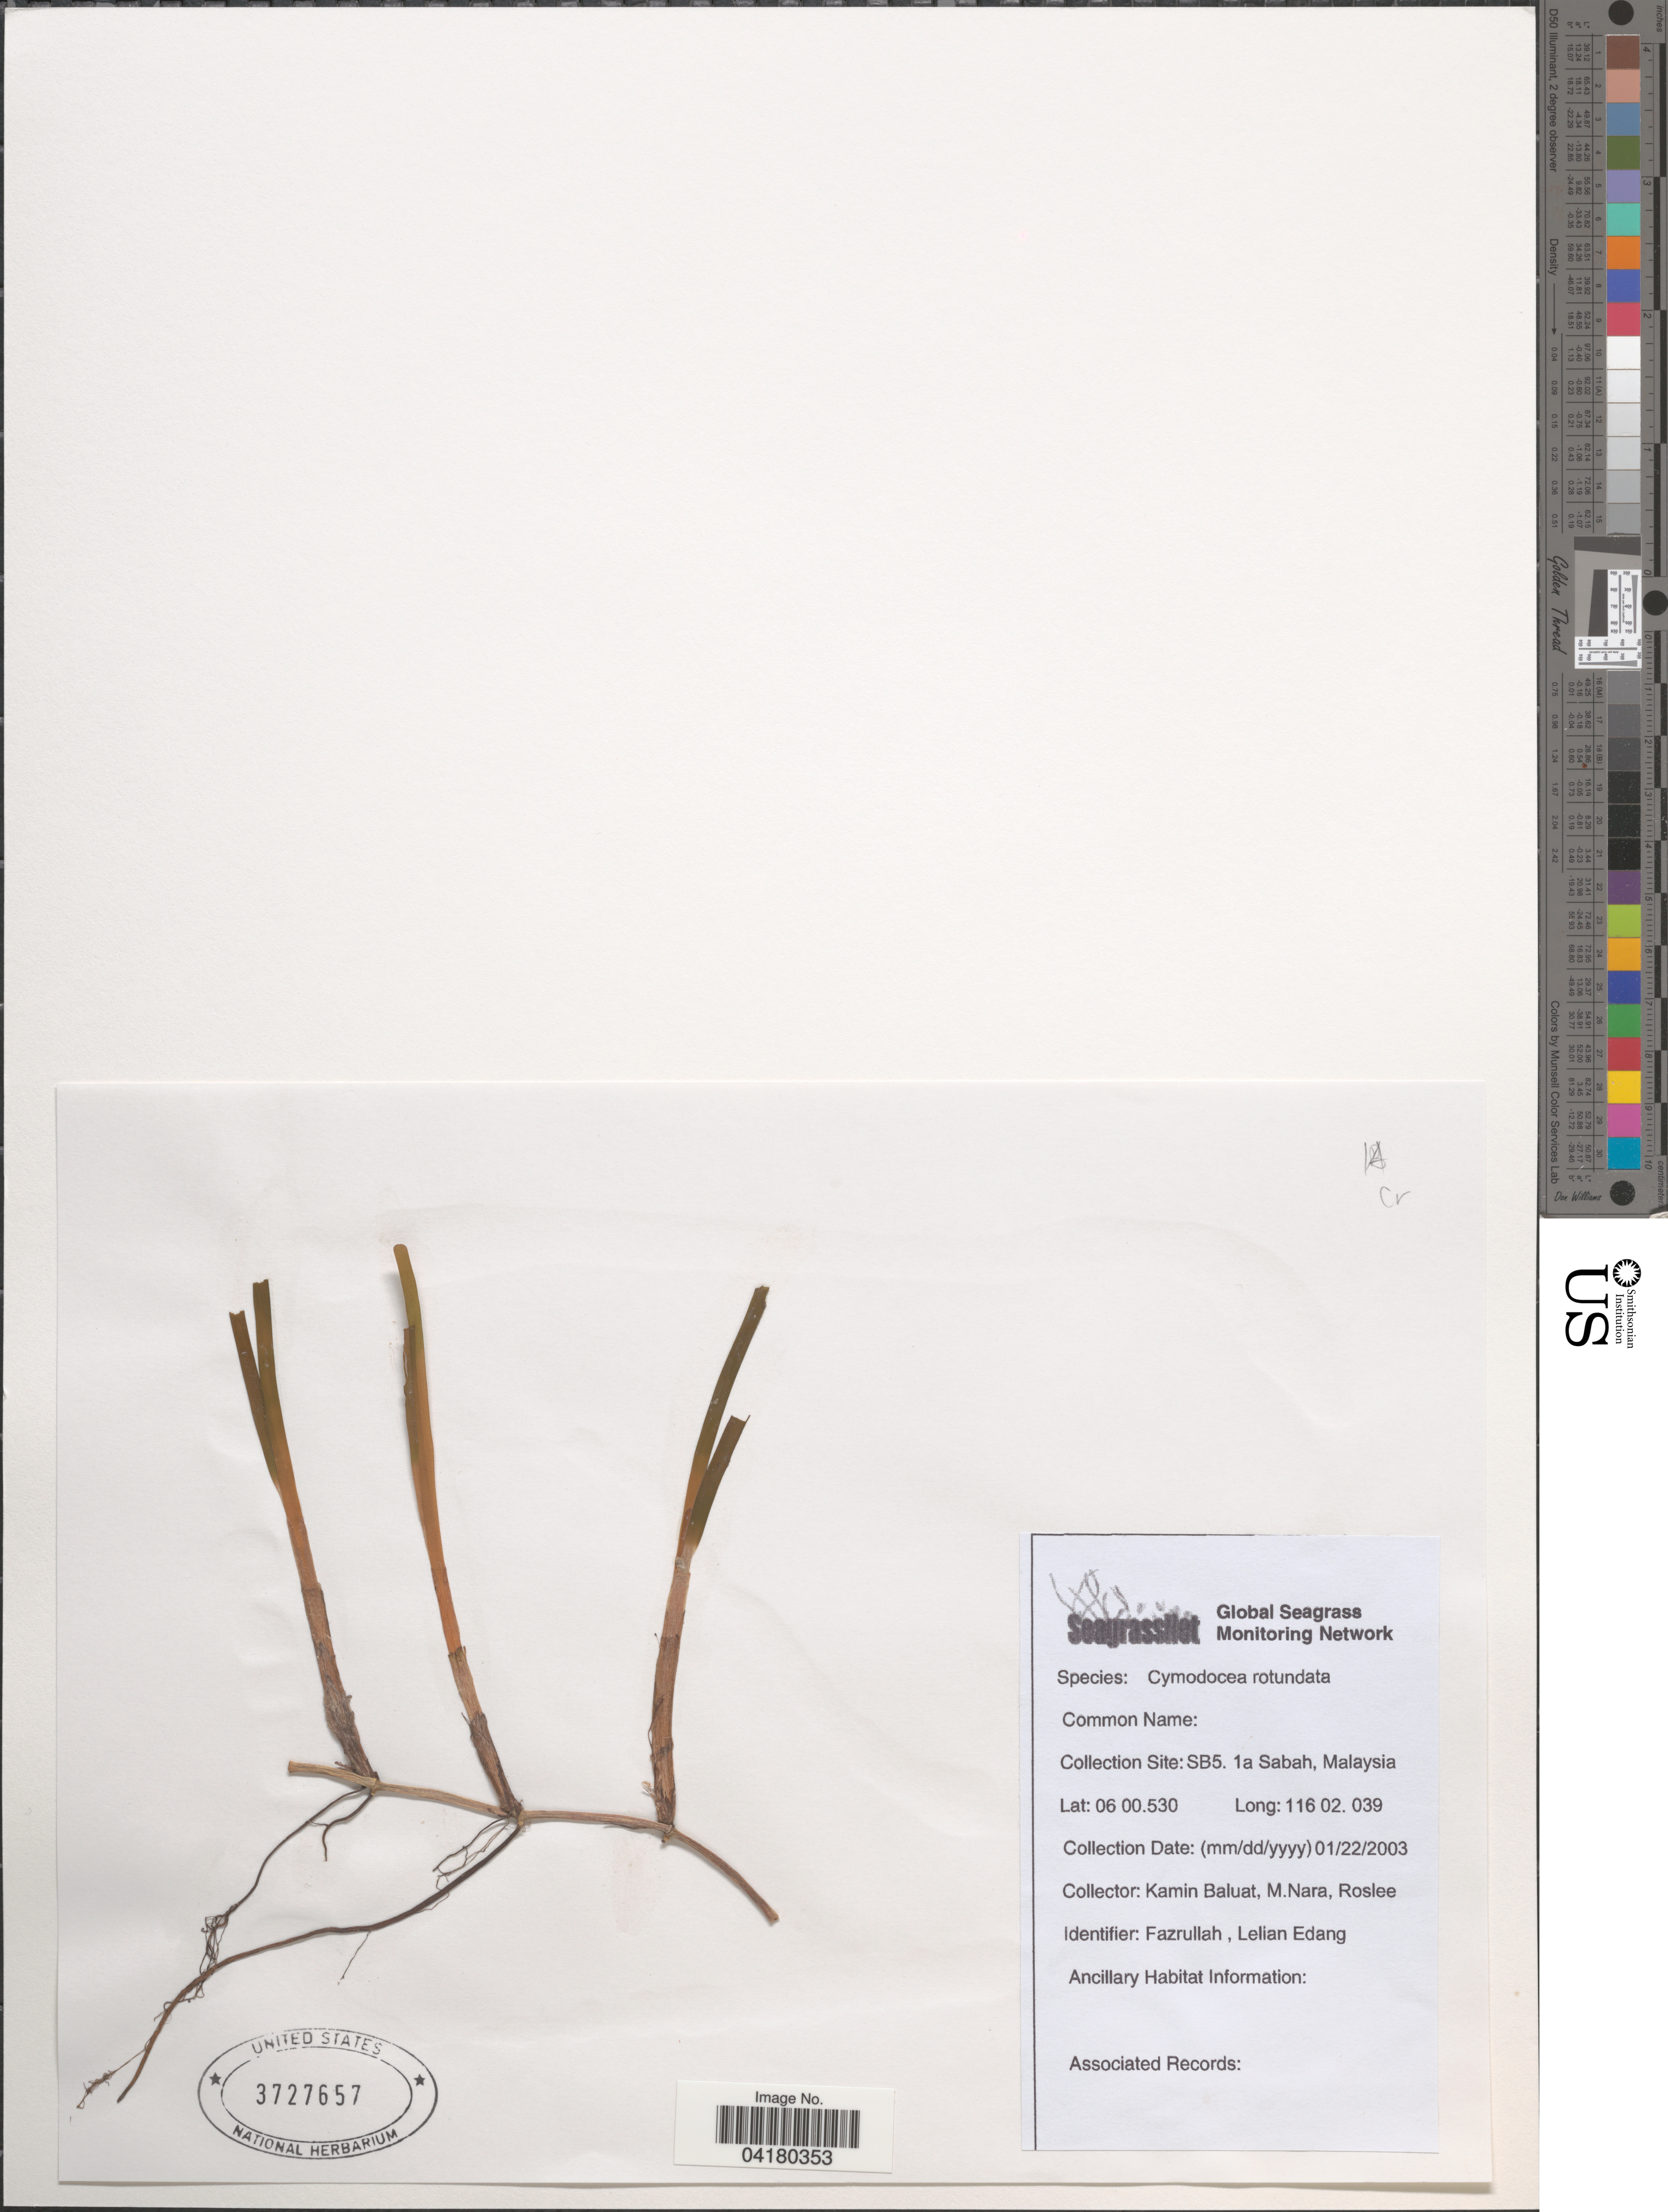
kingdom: Plantae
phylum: Tracheophyta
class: Liliopsida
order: Alismatales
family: Cymodoceaceae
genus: Cymodocea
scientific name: Cymodocea rotundata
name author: Asch. & Schweinf.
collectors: K. Baluat, M. Nara & Roslee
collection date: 2003-01-22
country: Malaysia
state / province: Sabah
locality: SB5. 1a.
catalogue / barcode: US 3727657